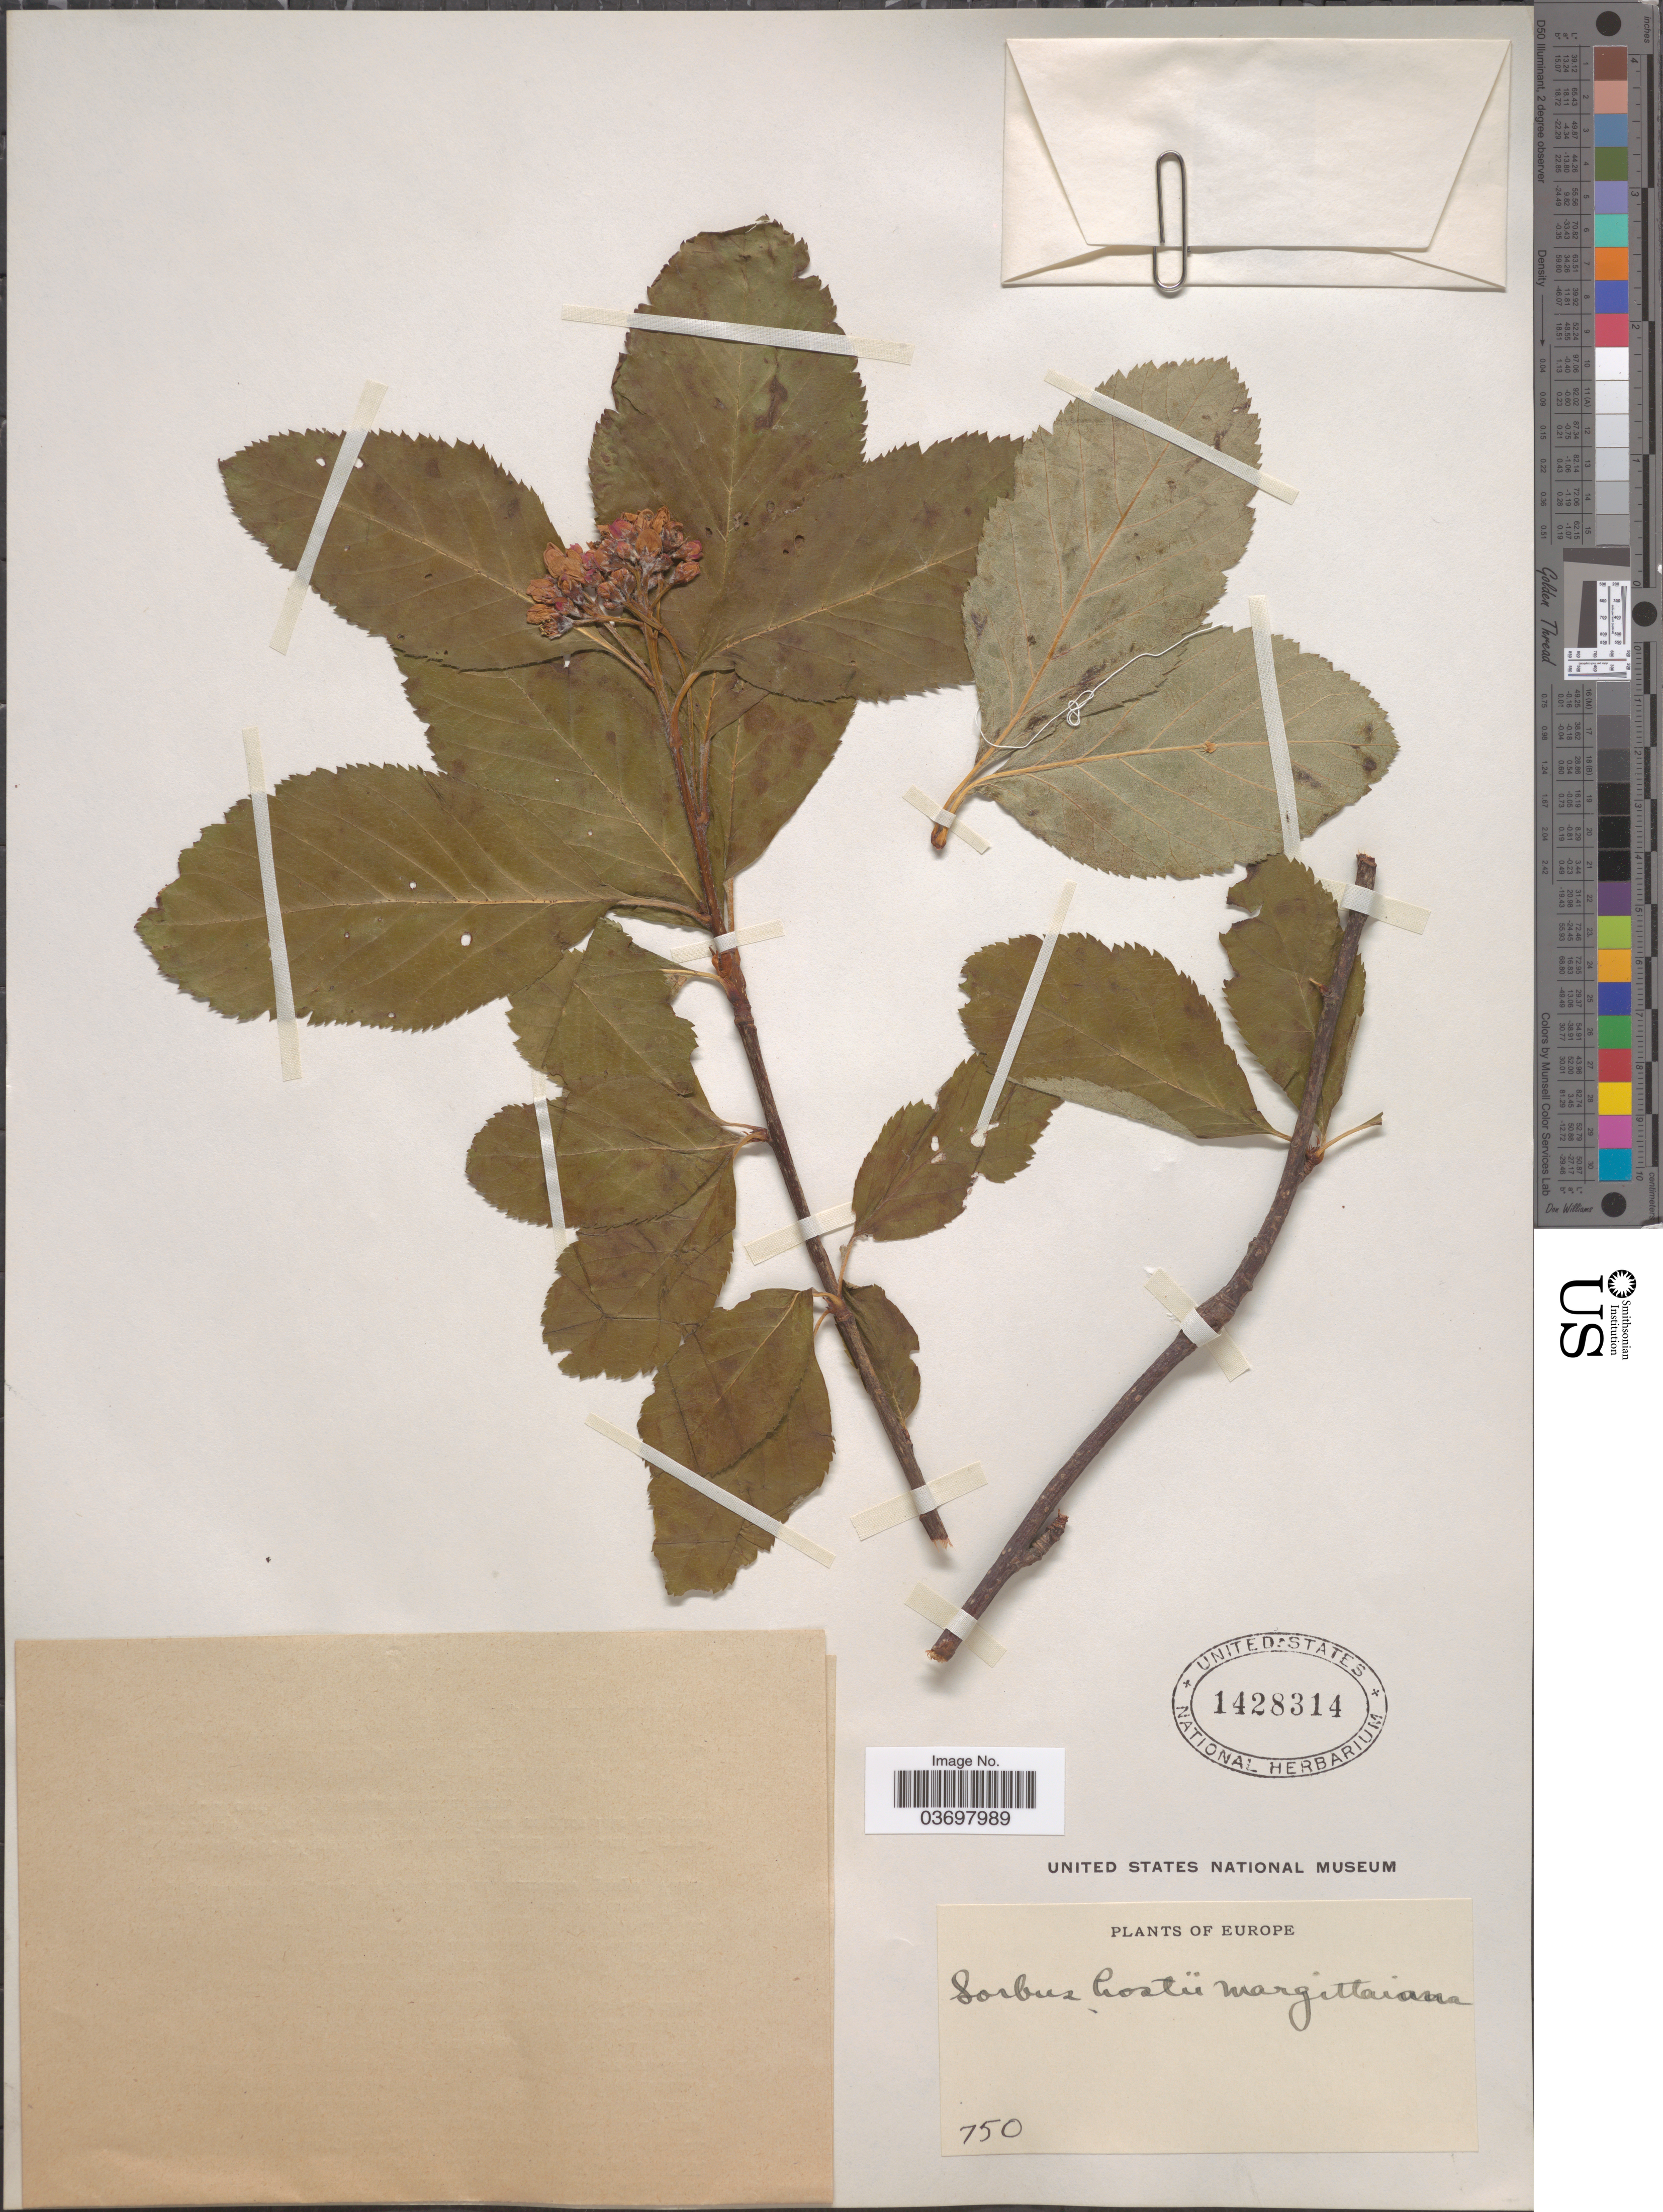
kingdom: Plantae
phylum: Tracheophyta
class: Magnoliopsida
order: Rosales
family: Rosaceae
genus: Sorbus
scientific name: Sorbus hostii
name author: (J. Jacq. ex Host) Heynh.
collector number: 750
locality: Europa.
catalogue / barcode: US 1428314